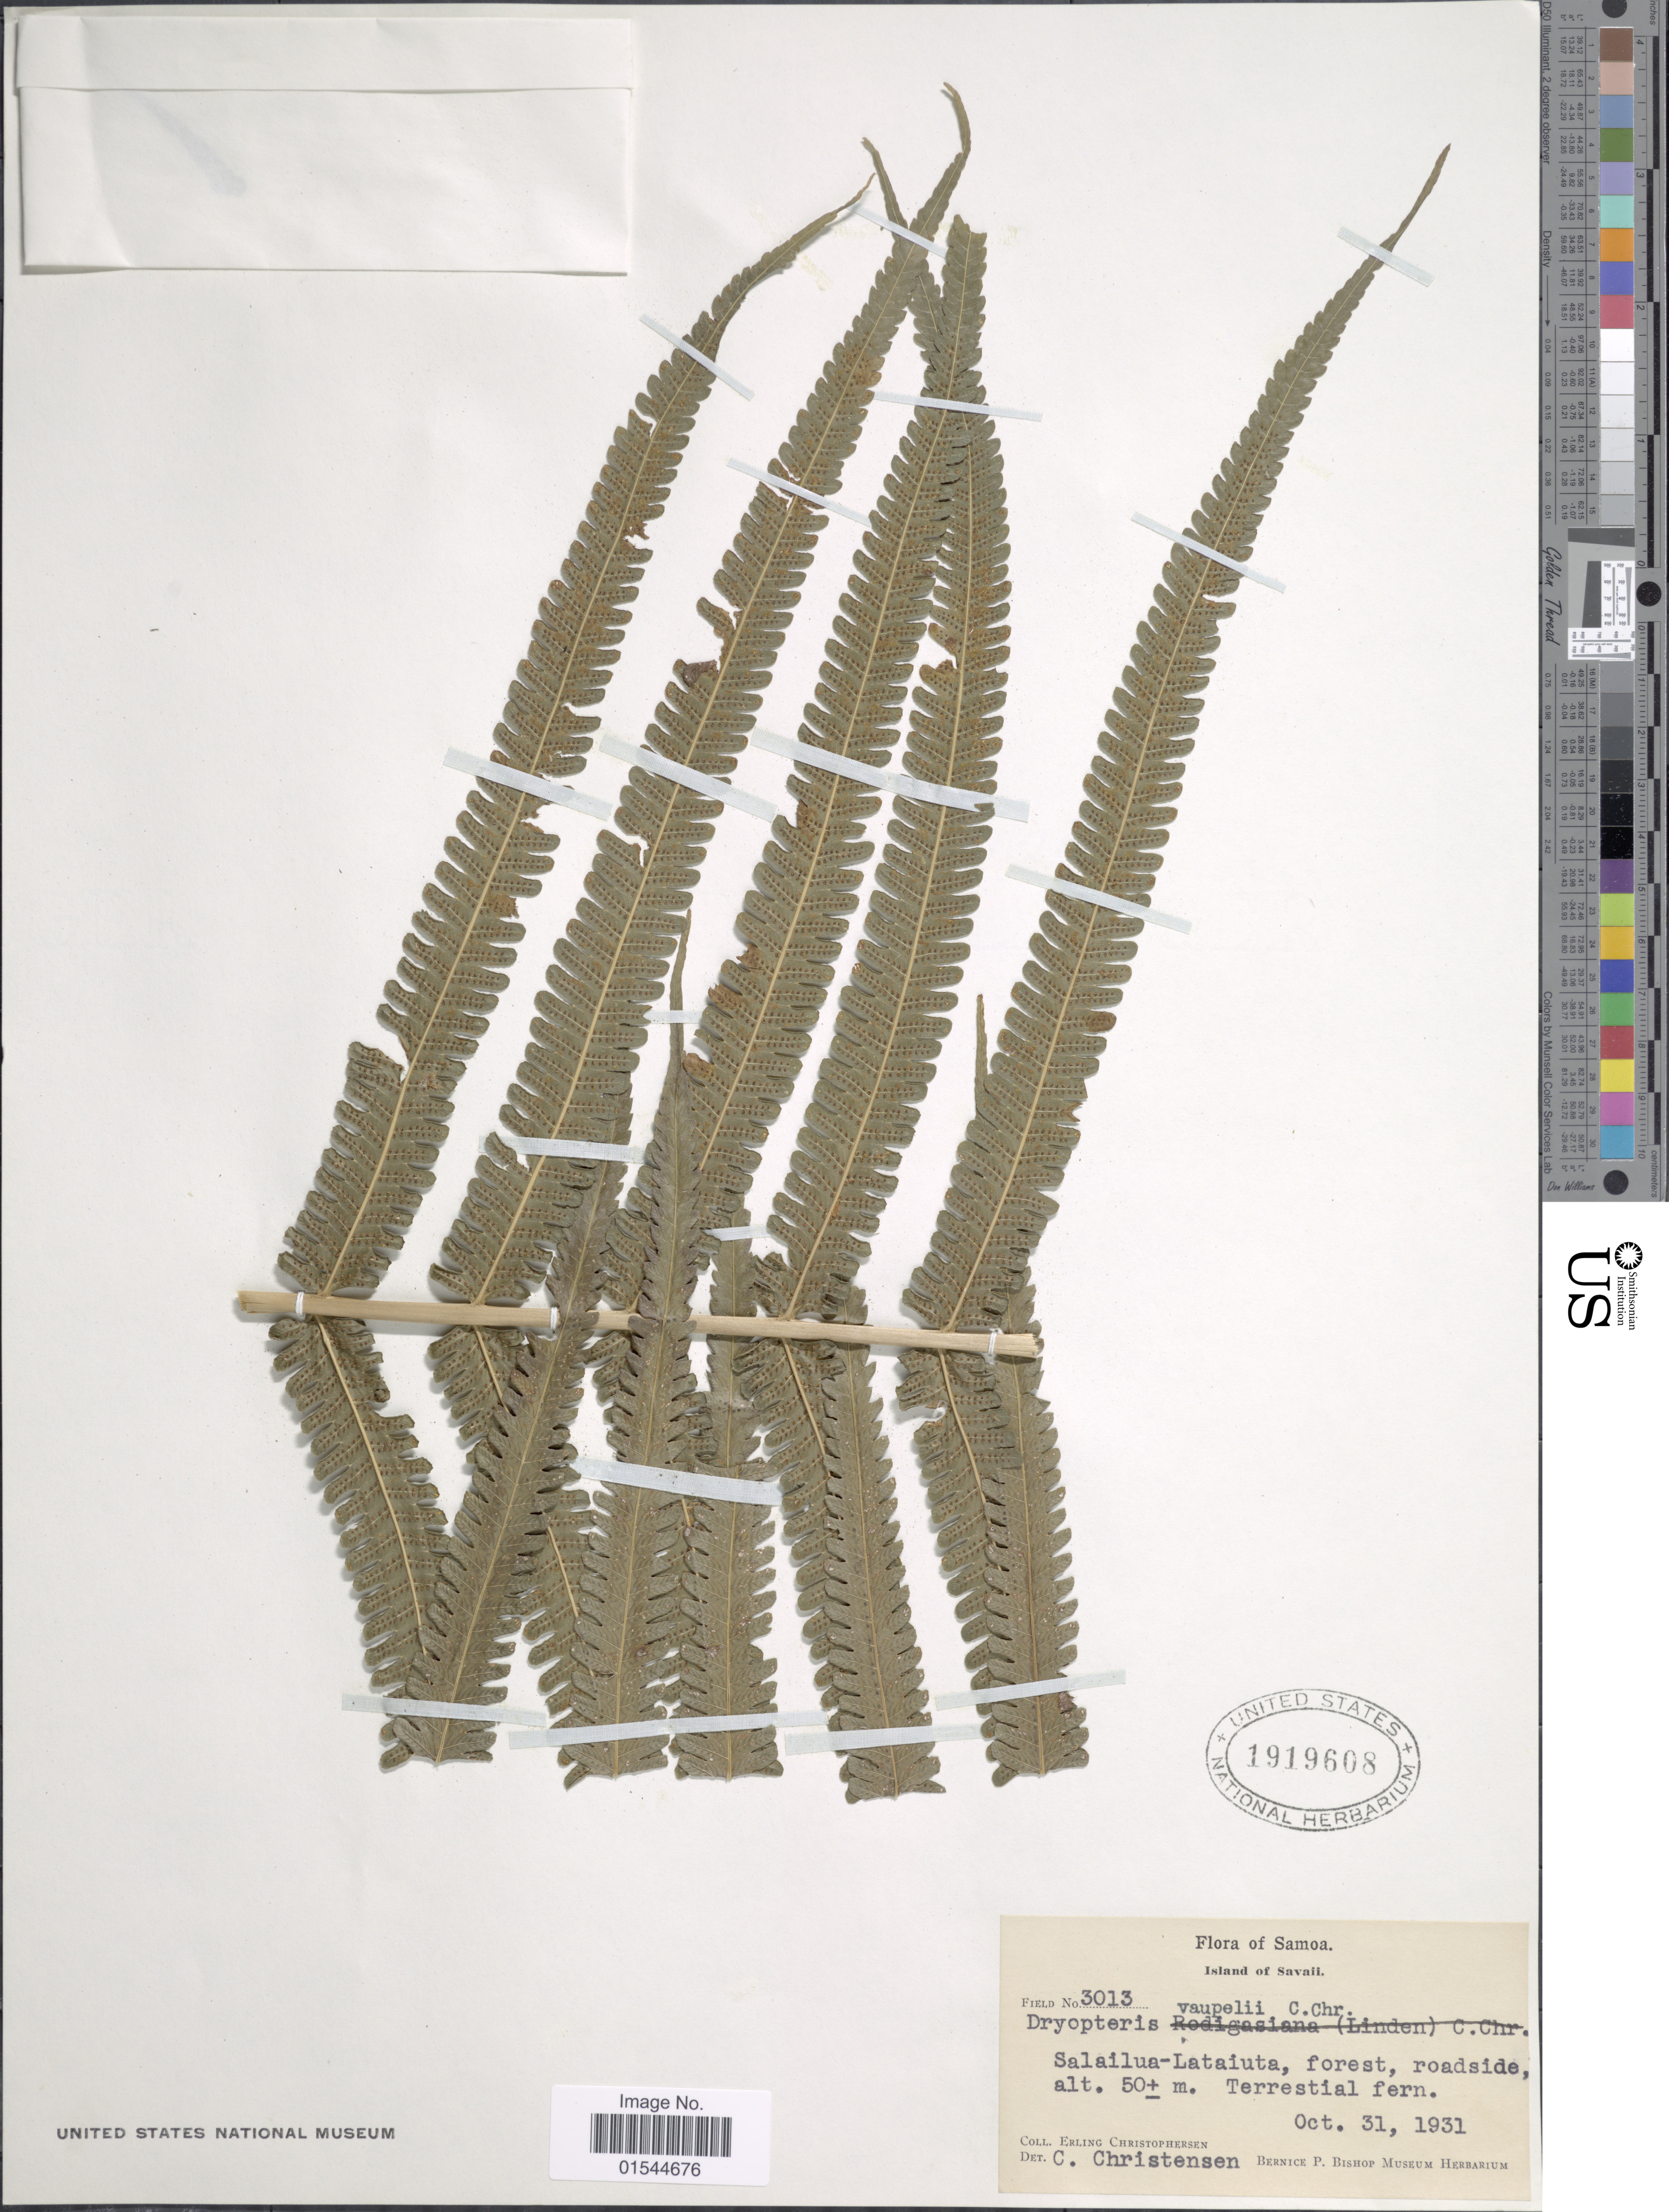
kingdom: Plantae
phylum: Tracheophyta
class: Polypodiopsida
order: Polypodiales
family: Thelypteridaceae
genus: Pneumatopteris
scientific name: Pneumatopteris vaupelii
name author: (C. Chr.) Holttum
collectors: E. Christophersen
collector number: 3013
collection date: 1931-10-31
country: Samoa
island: Savai'i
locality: Samoa, Island of Savaii, Salailua-Lataiuta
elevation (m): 50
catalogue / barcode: US 1919608